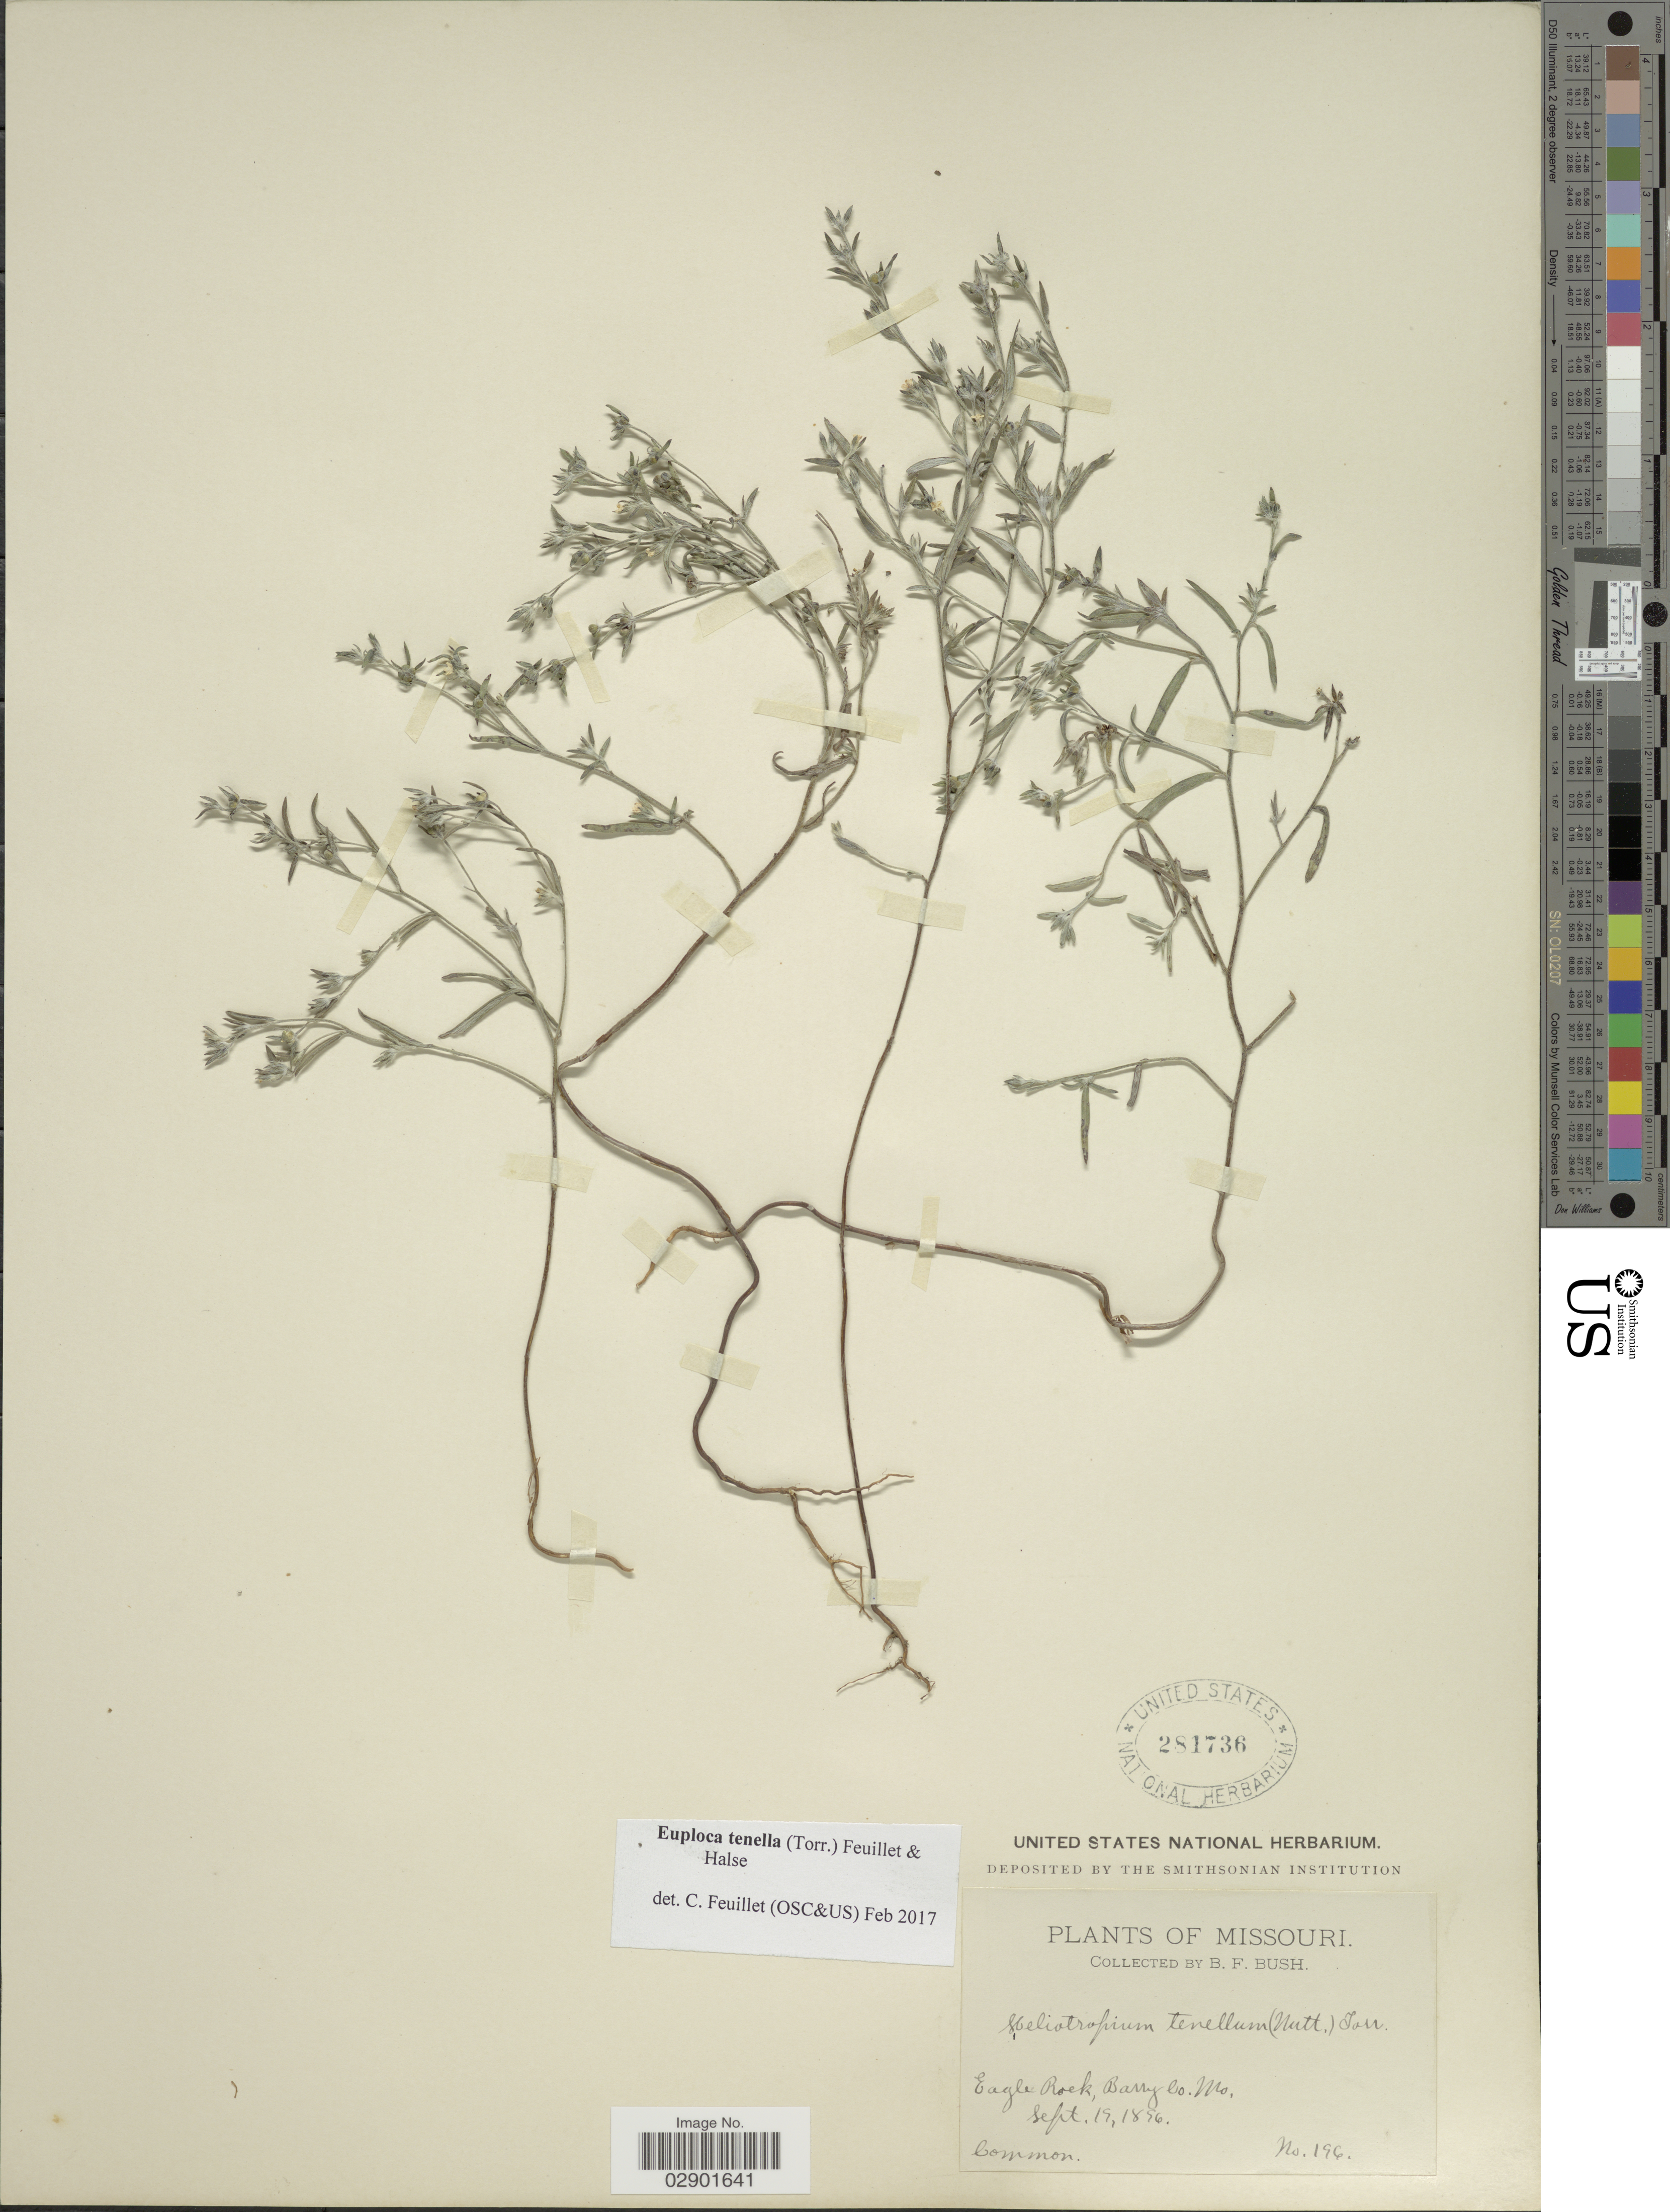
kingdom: Plantae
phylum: Tracheophyta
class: Magnoliopsida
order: Boraginales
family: Heliotropiaceae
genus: Euploca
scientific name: Euploca polyphylla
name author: (Lehm.) J.I.M. Melo & Semir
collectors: B. F. Bush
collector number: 196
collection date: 1896-09-19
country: United States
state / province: Missouri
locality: Eagle Rock, Barry Co. Mo. Common.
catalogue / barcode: US 281736